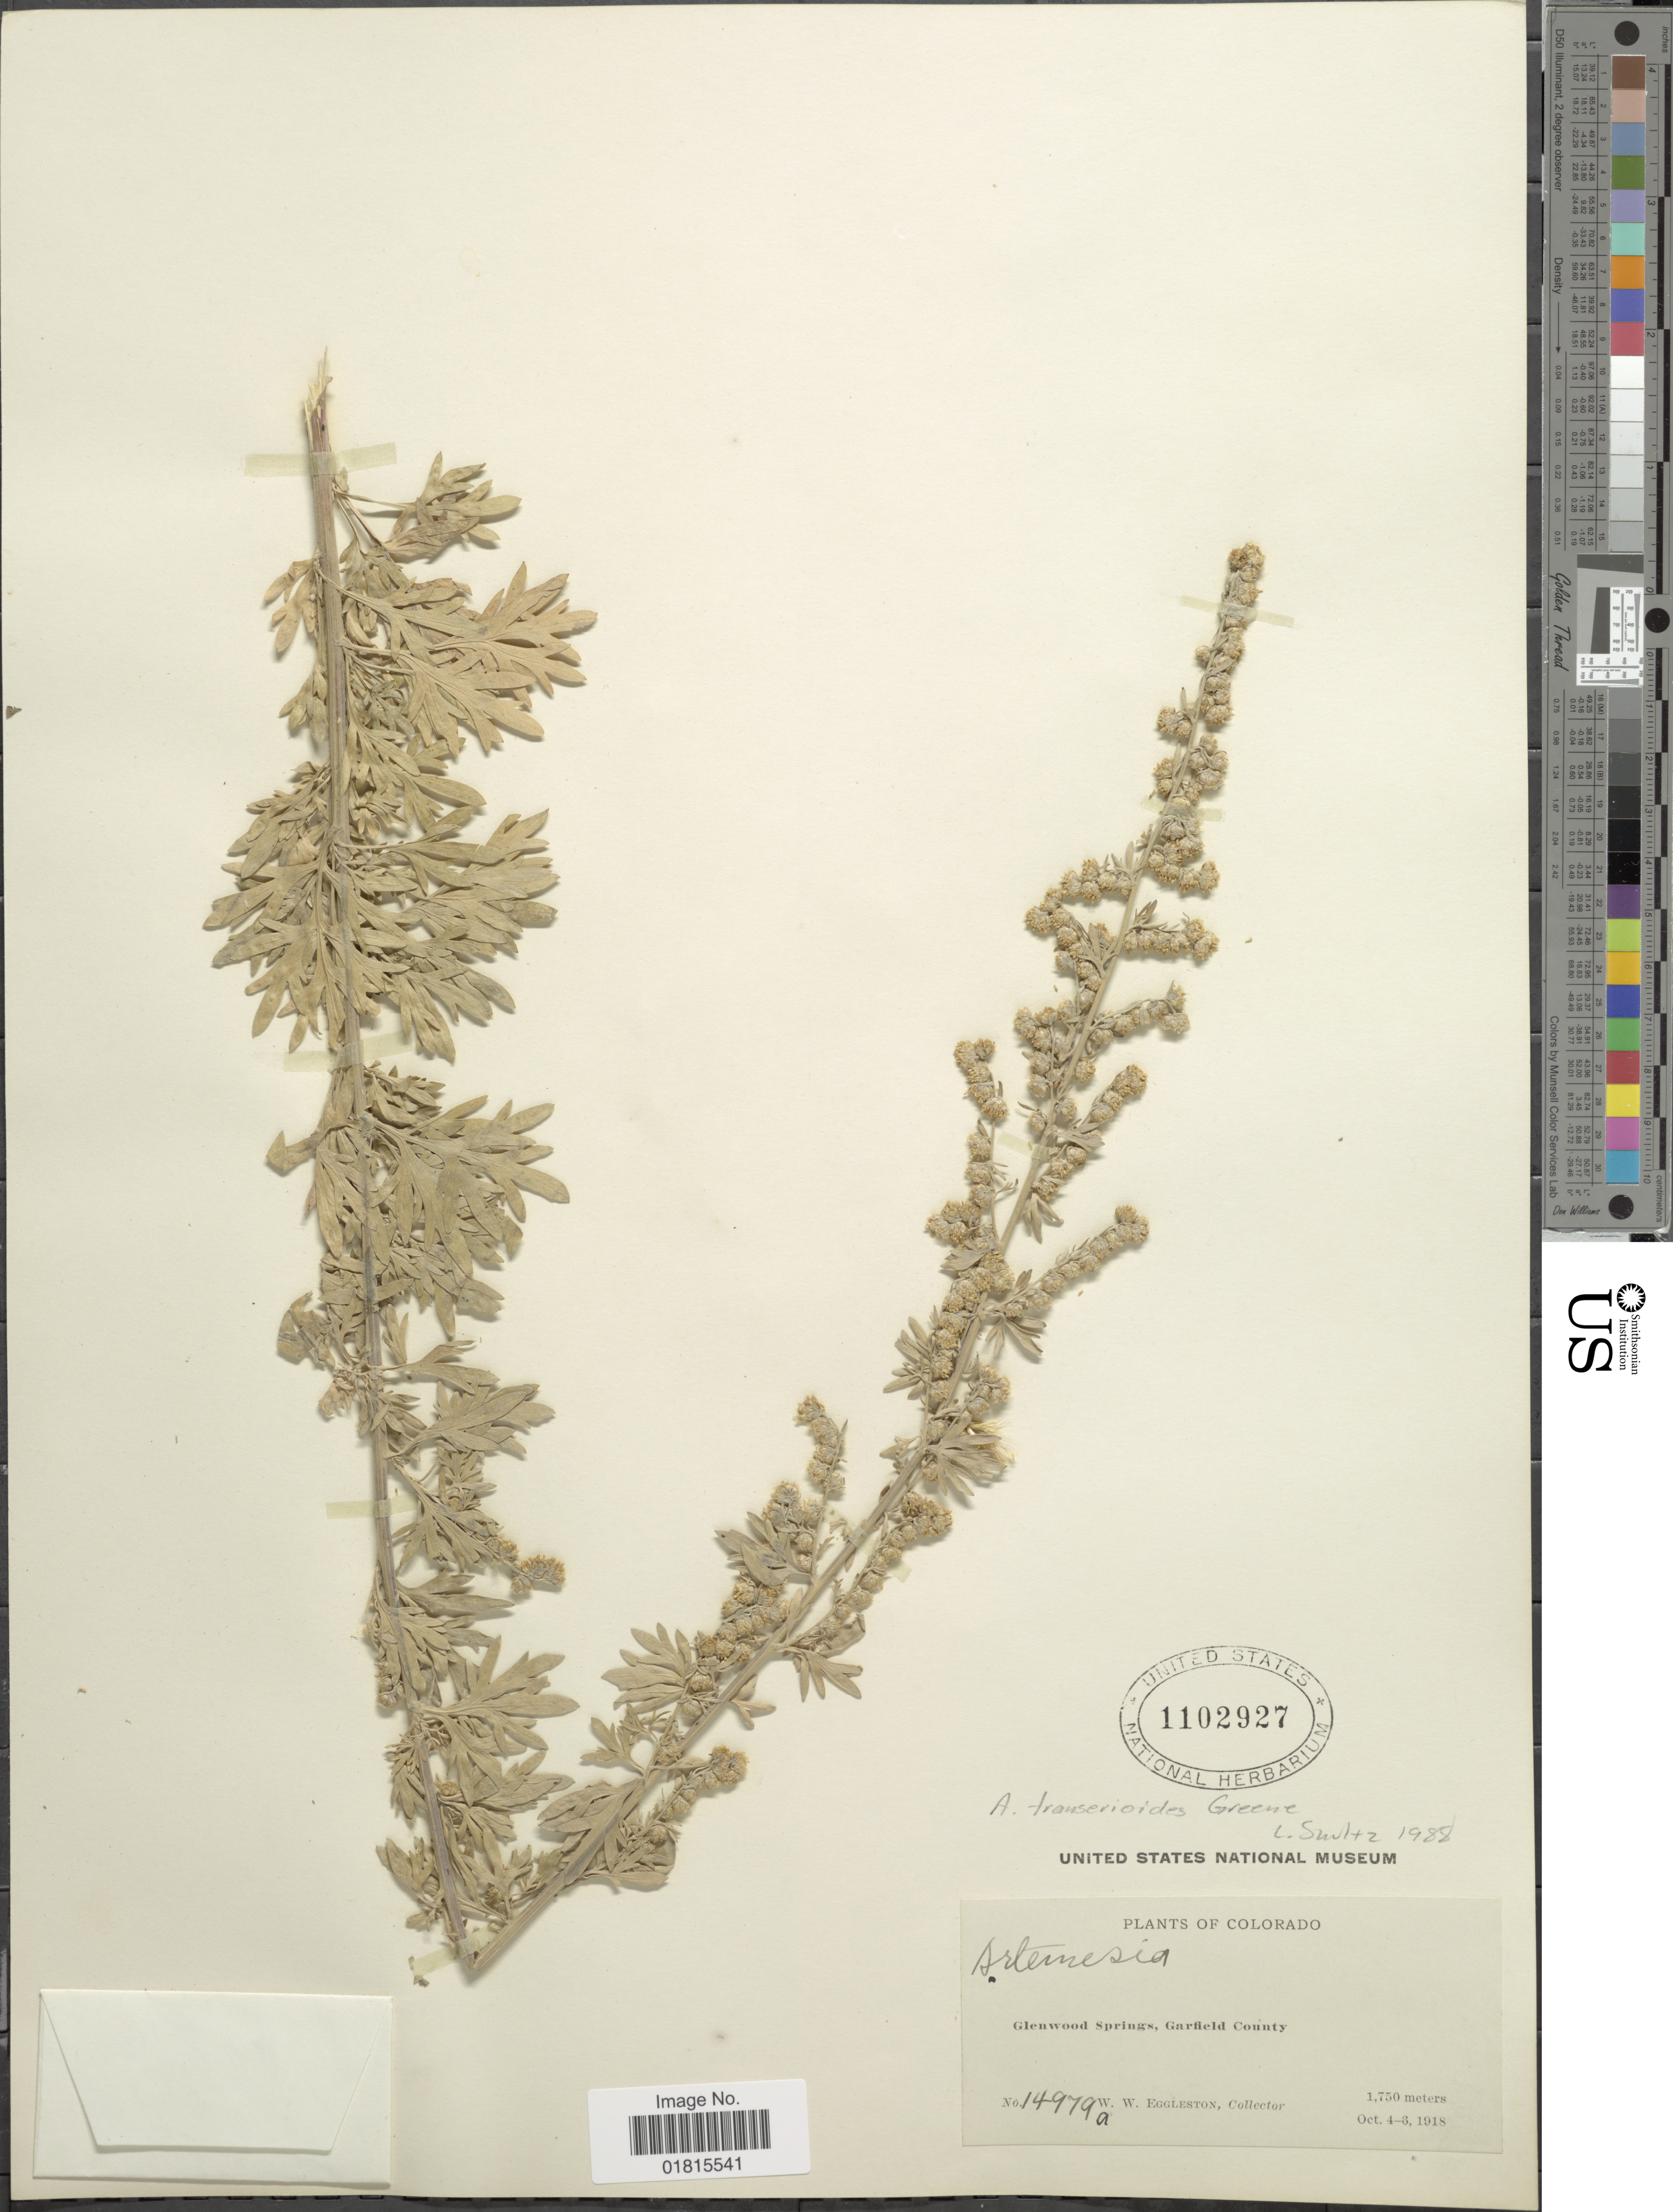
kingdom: Plantae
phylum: Tracheophyta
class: Magnoliopsida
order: Asterales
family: Asteraceae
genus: Artemisia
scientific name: Artemisia franserioides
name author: Greene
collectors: W. W. Eggleston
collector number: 14979a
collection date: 1918-10-04/1918-10-06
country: United States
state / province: Colorado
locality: Glenwood Springs, Garfield County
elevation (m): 1750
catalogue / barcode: US 1102927